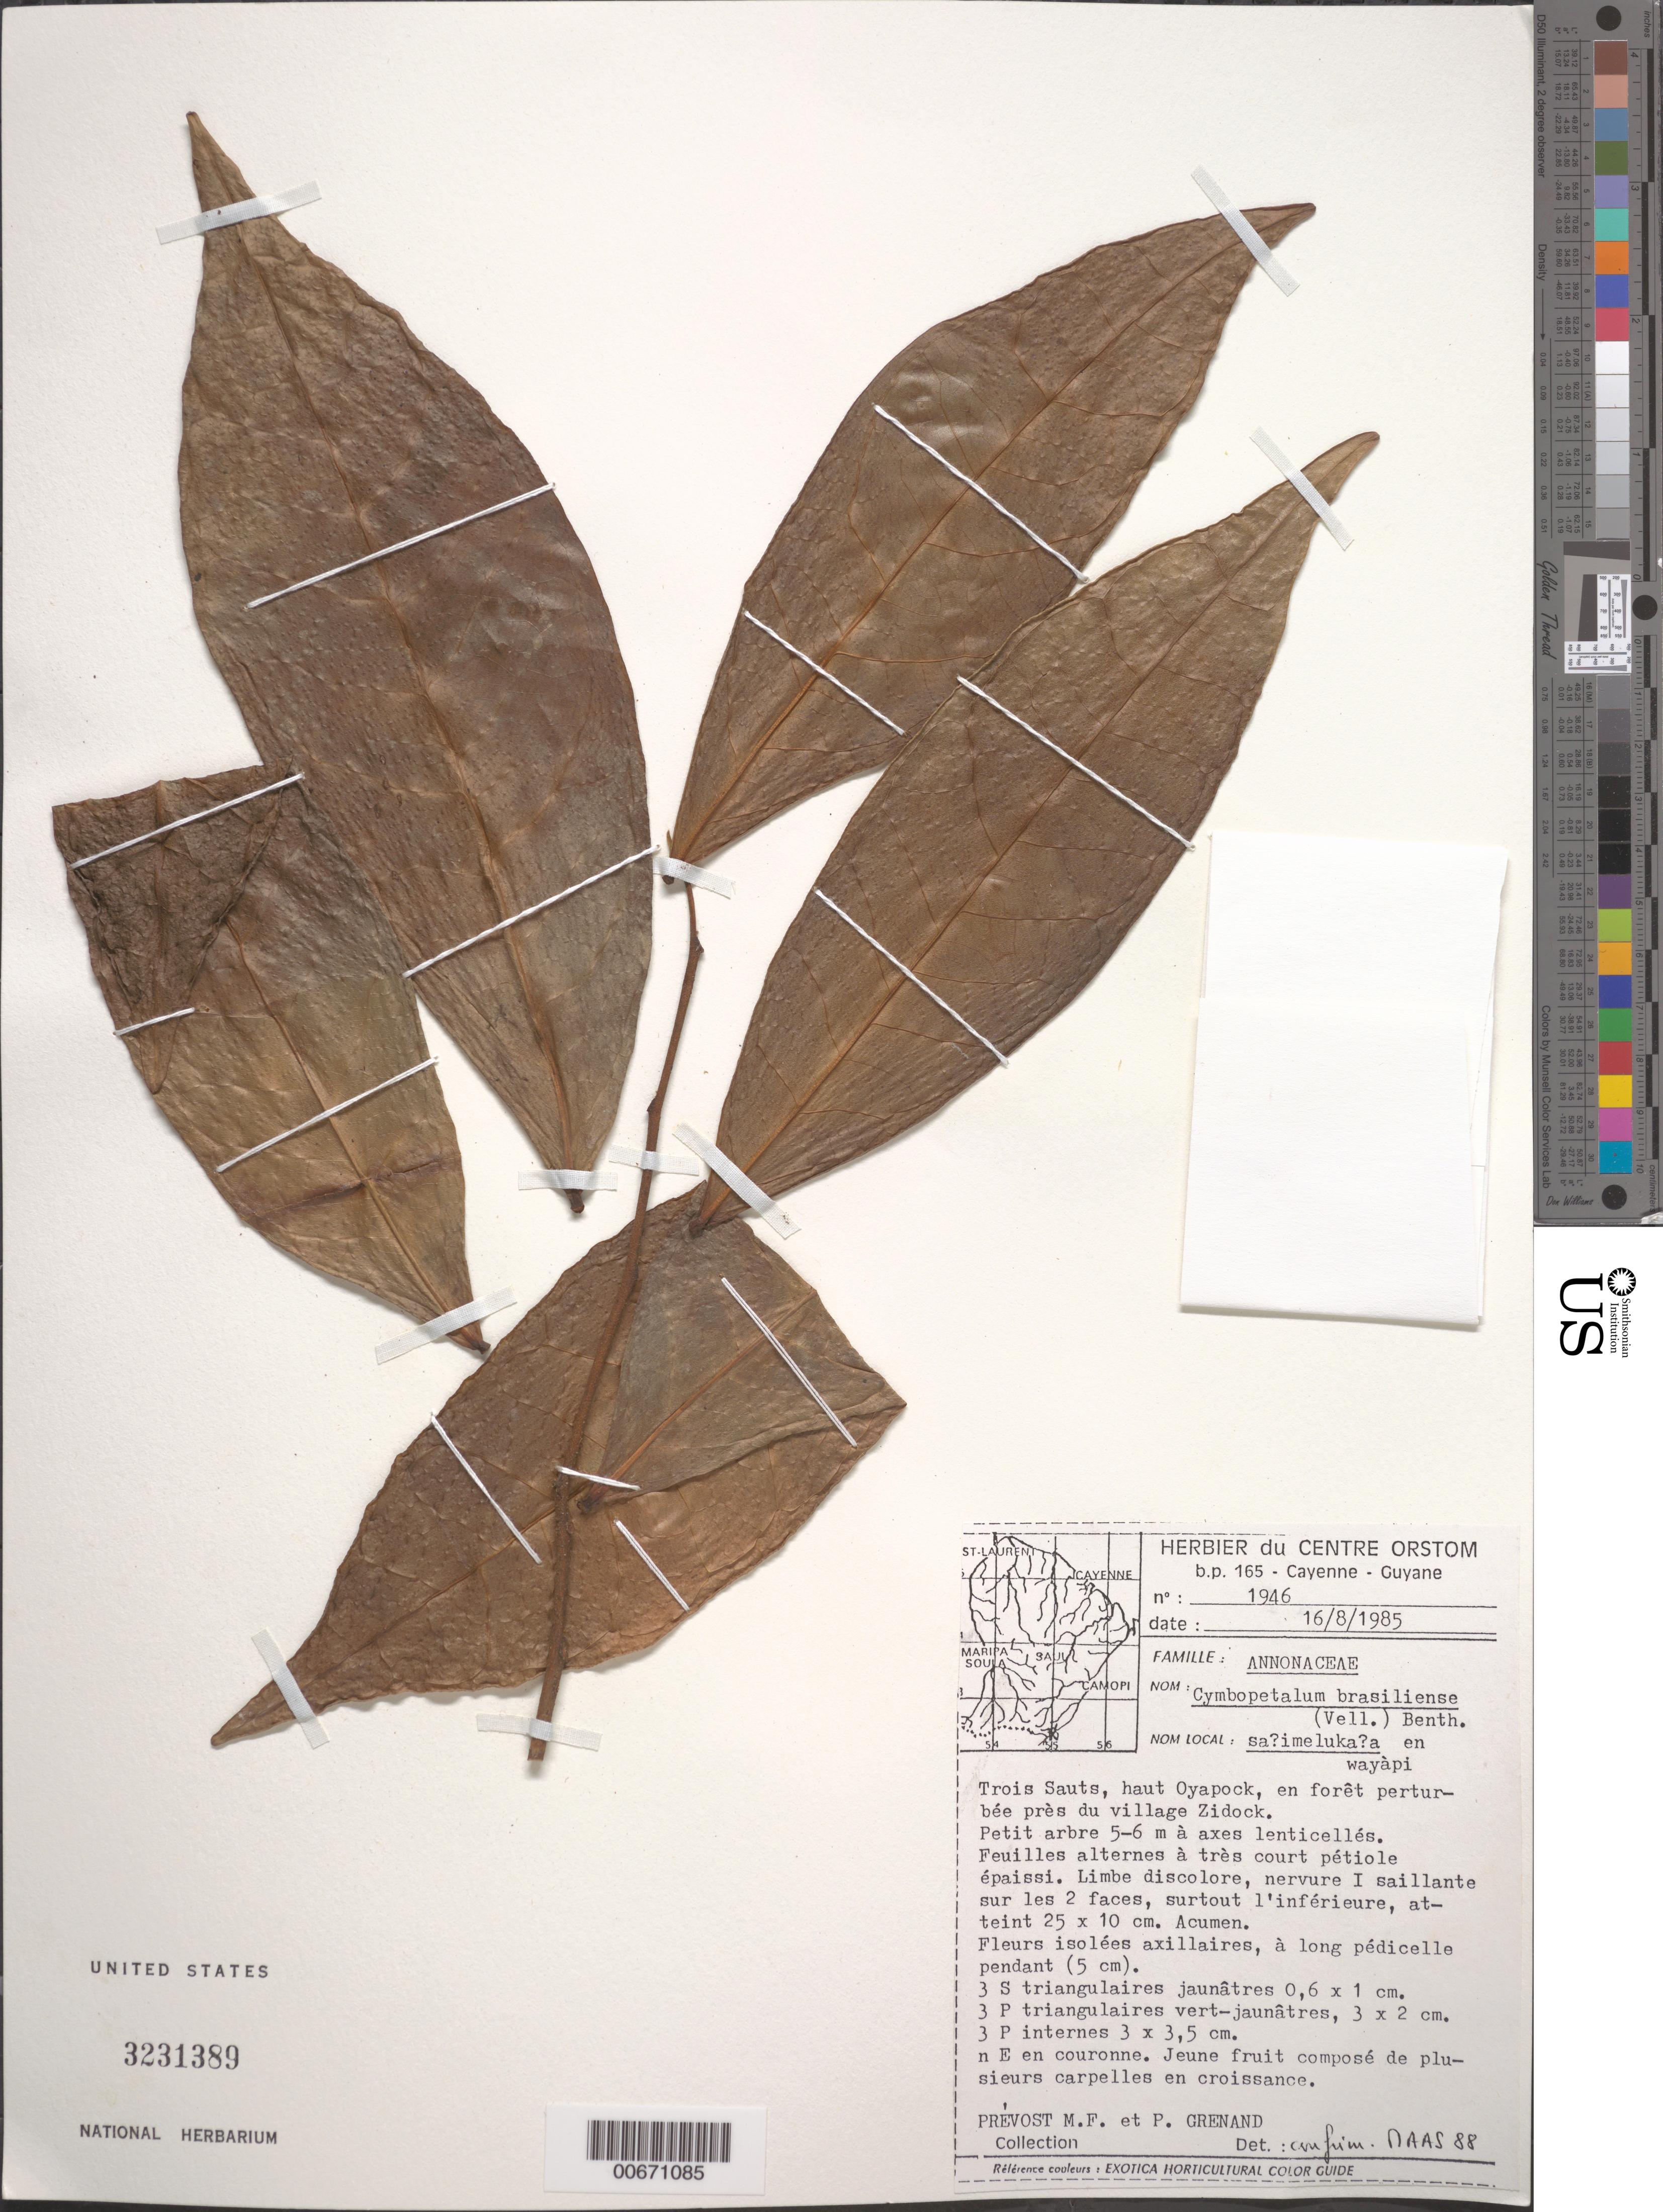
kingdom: Plantae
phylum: Tracheophyta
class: Magnoliopsida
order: Magnoliales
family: Annonaceae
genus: Cymbopetalum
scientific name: Cymbopetalum brasiliense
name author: (Vell.) Benth. ex Baill.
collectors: M.-F. Prévost & P. Grenand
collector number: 1946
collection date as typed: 16-Aug-85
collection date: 1985-08-16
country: French Guiana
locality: Village Wayampi Zidock Ville - Bassin du Haut-Oyapock (Upper Oyapock Basin)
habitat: Disturbed forest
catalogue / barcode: US 3231389